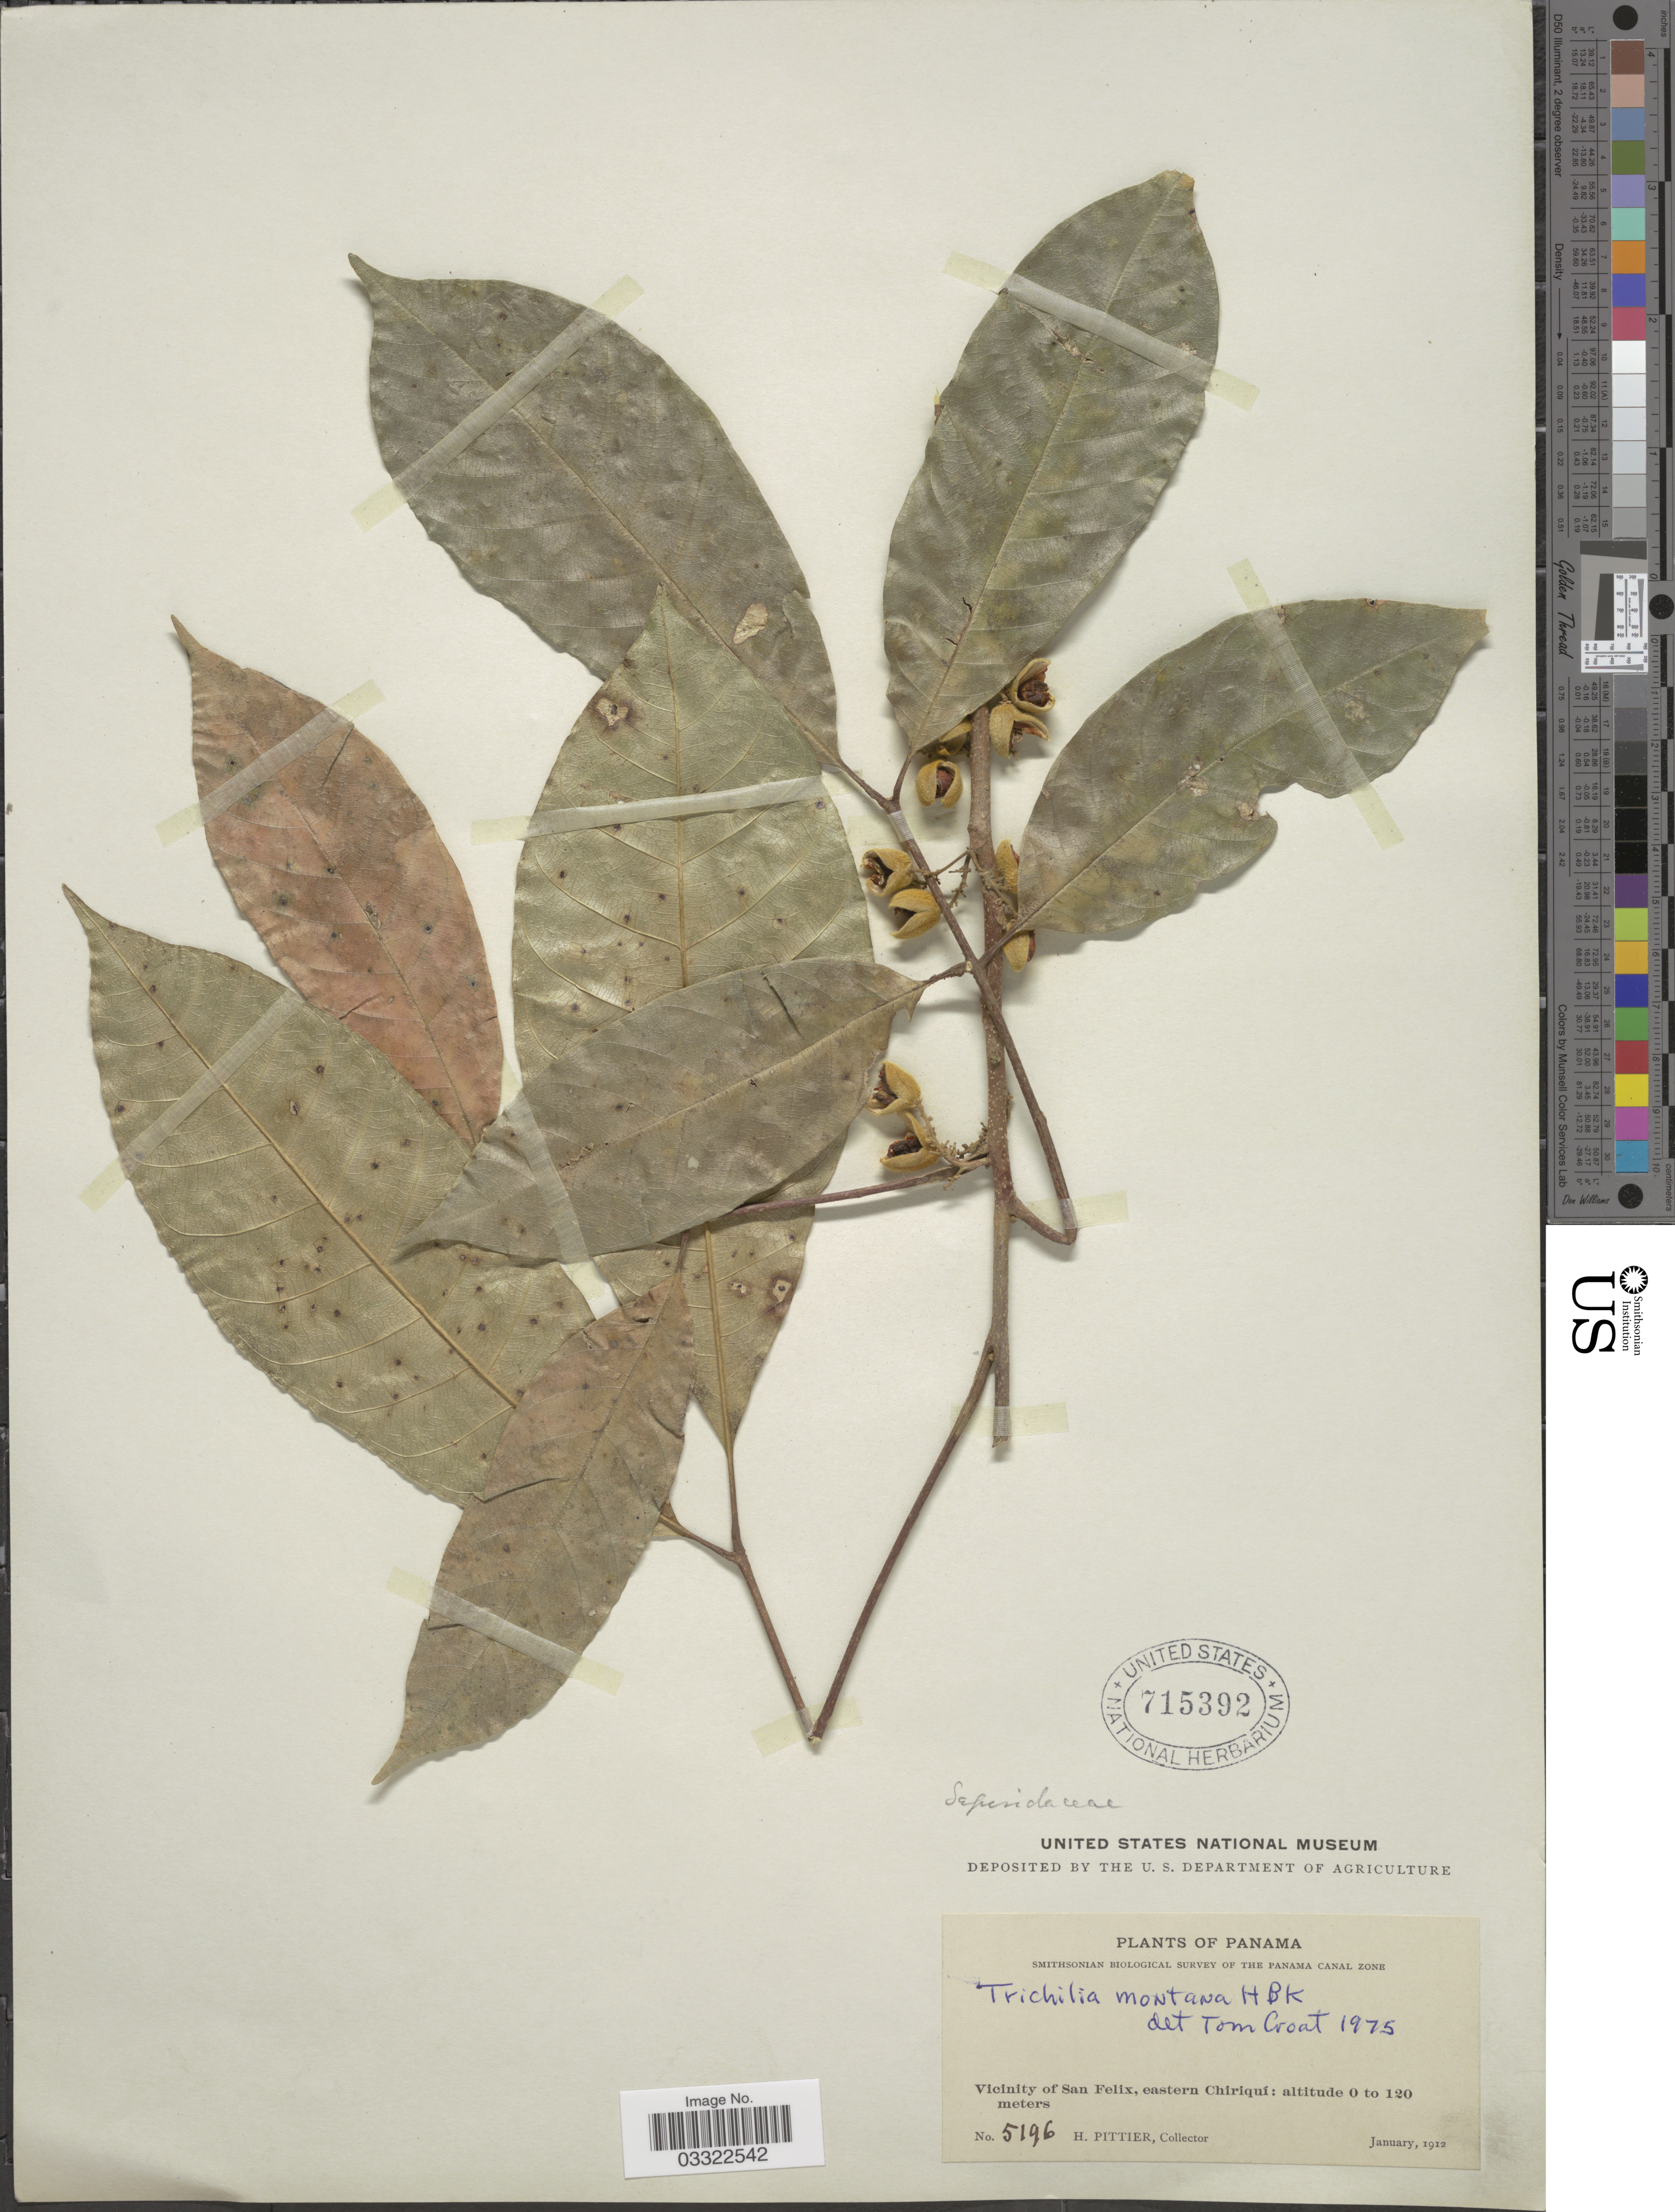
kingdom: Plantae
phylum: Tracheophyta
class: Magnoliopsida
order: Sapindales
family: Meliaceae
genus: Trichilia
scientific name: Trichilia montana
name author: Kunth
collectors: H. F. Pittier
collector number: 5196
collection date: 1912-01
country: Panama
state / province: Chiriqui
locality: Panama Canal Zone. Vicinity of San Felix, eastern Chiriquí.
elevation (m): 0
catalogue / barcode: US 715392